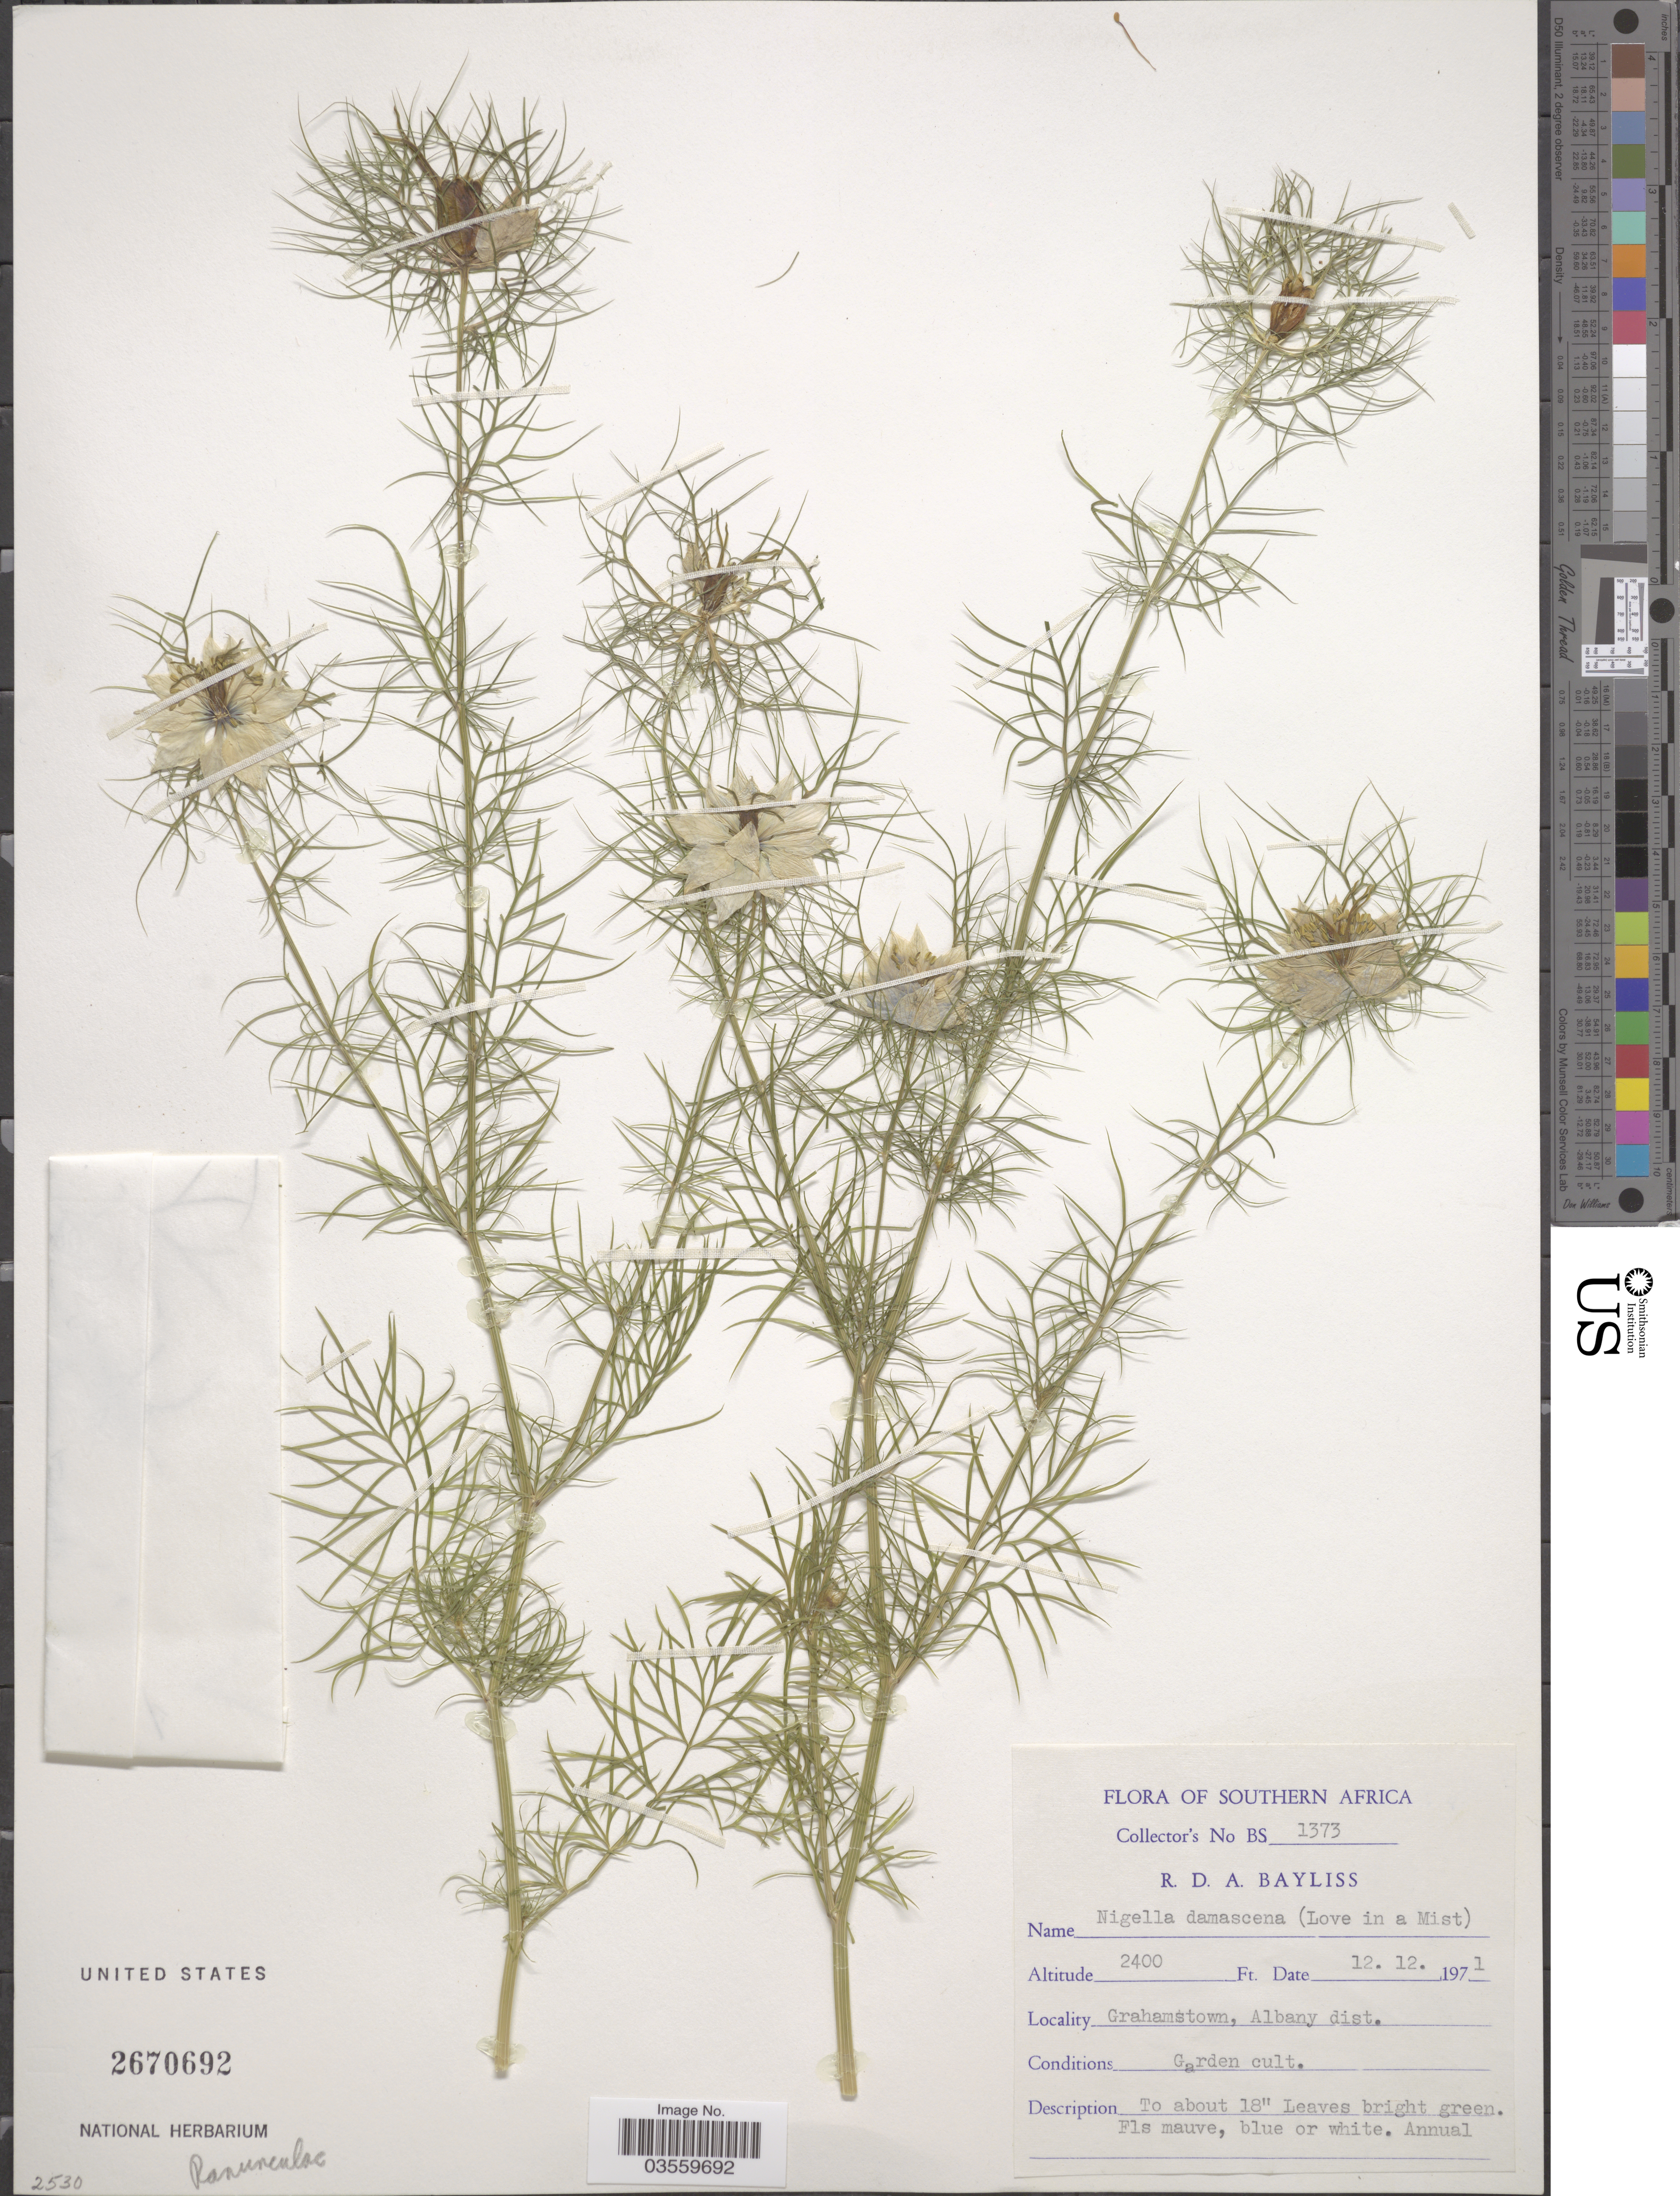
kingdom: Plantae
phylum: Tracheophyta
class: Magnoliopsida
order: Ranunculales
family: Ranunculaceae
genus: Nigella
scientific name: Nigella damascena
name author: L.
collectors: R. Bayliss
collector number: BS1373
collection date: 1971-12-12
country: South Africa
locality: Southern Africa. Grahamstown, Albany dist.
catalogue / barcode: US 2670692